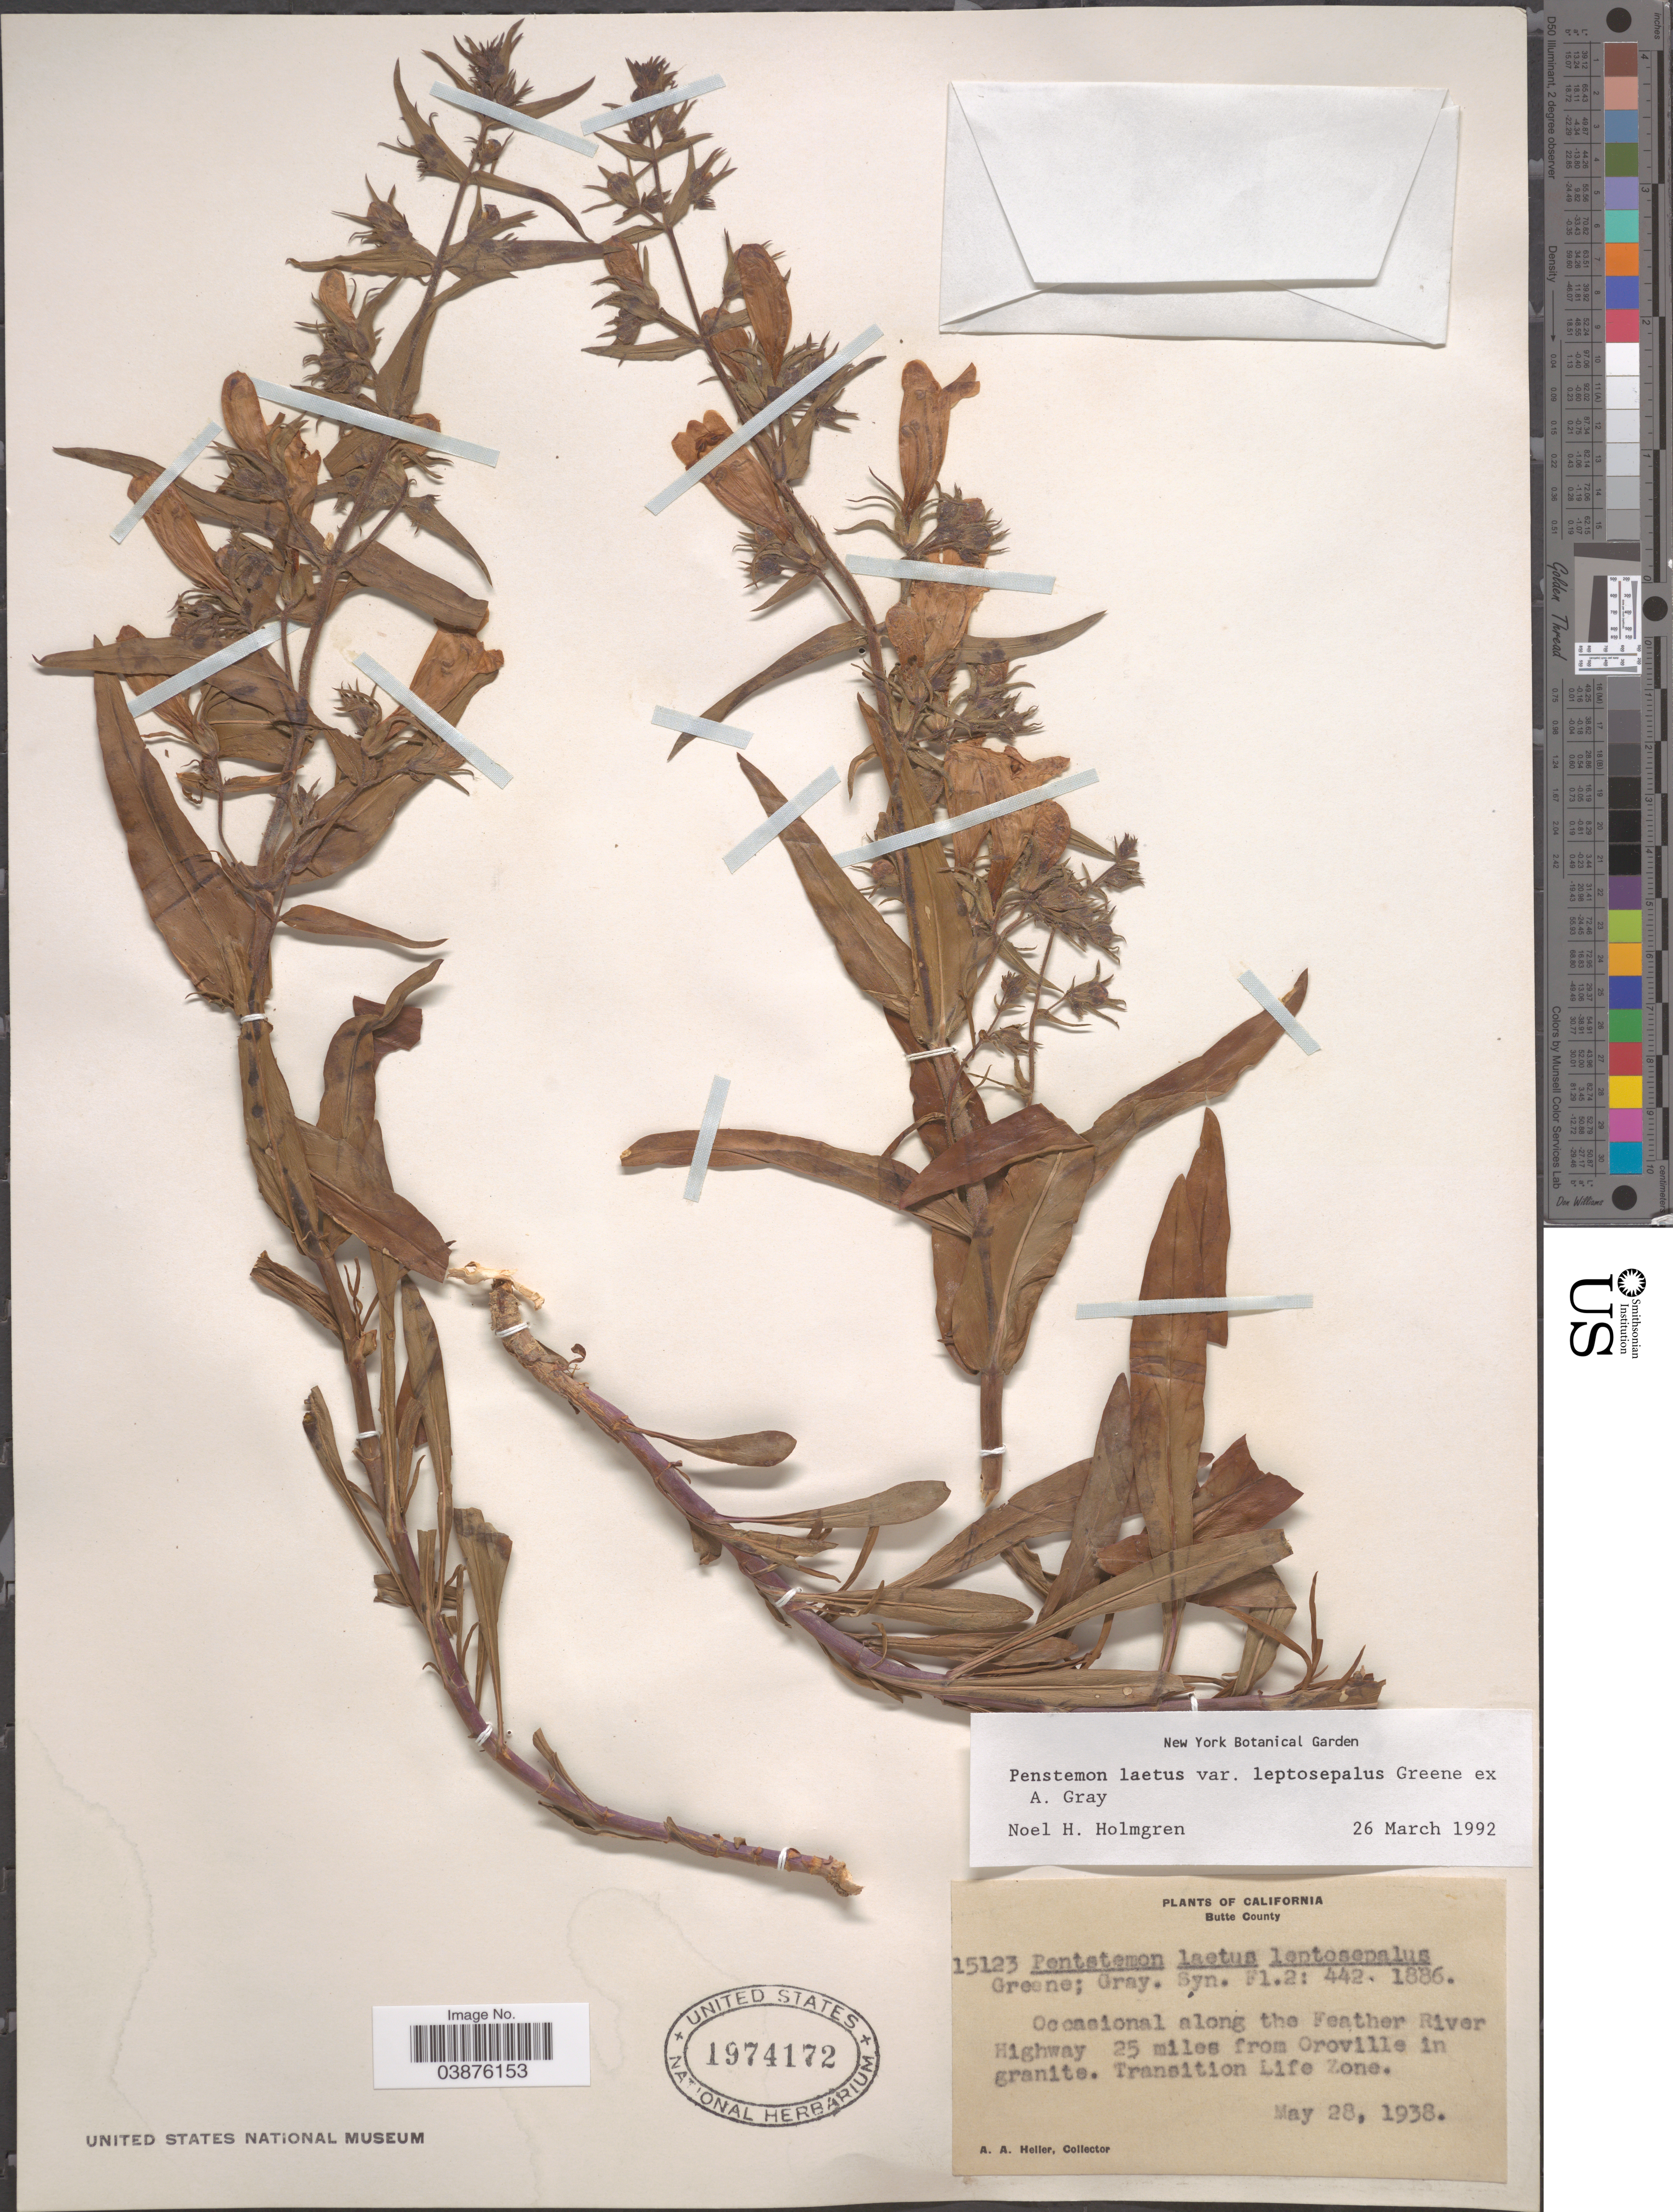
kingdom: Plantae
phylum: Tracheophyta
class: Magnoliopsida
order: Lamiales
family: Plantaginaceae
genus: Penstemon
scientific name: Penstemon laetus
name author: A. Gray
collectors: A. A. Heller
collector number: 15123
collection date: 1938-05-28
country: United States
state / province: California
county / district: Butte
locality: Butte County. Along the Feather River Highway 25 miles from Oroville in granite. Transition Life Zone.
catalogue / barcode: US 1974172